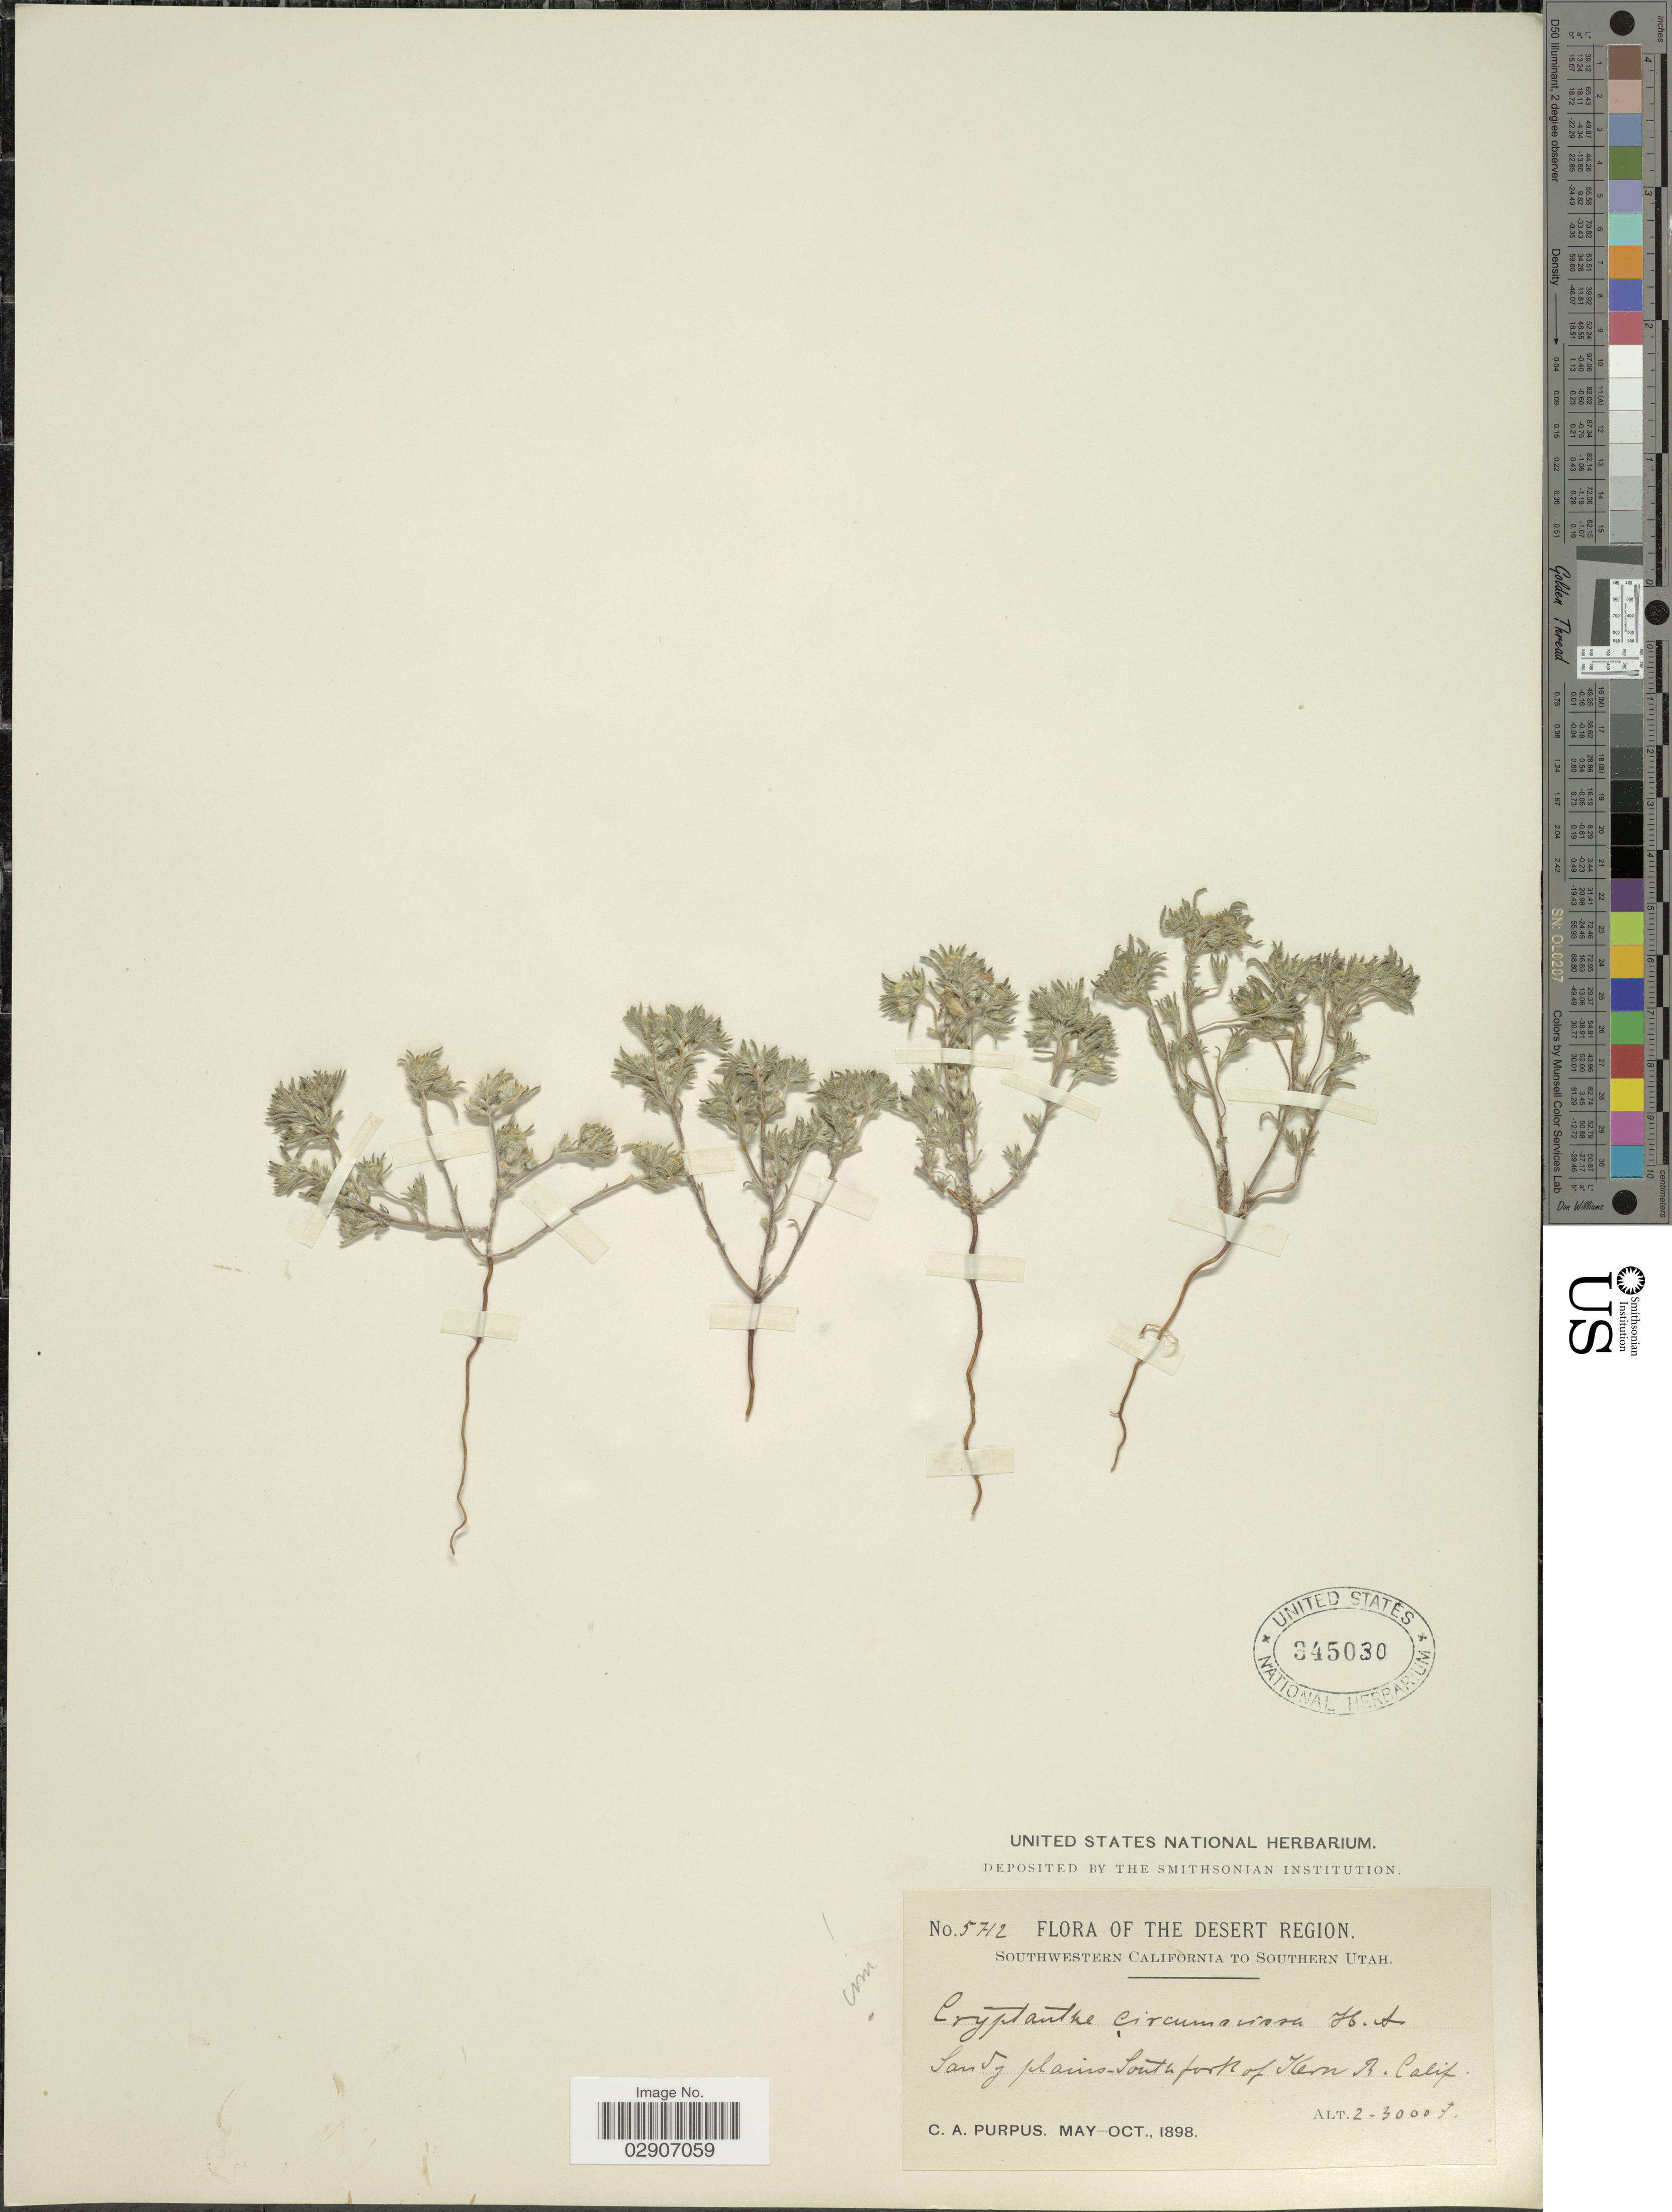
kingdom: Plantae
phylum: Tracheophyta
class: Magnoliopsida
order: Boraginales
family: Boraginaceae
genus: Cryptantha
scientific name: Cryptantha circumscissa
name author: (Hook. & Arn.) I.M. Johnst.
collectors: C. A. Purpus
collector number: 5712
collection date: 1898-05/1898-10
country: United States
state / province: California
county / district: Kern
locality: Southwestern California. Sandy plains - South foot of Kern R. Calif.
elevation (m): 610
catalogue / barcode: US 345030